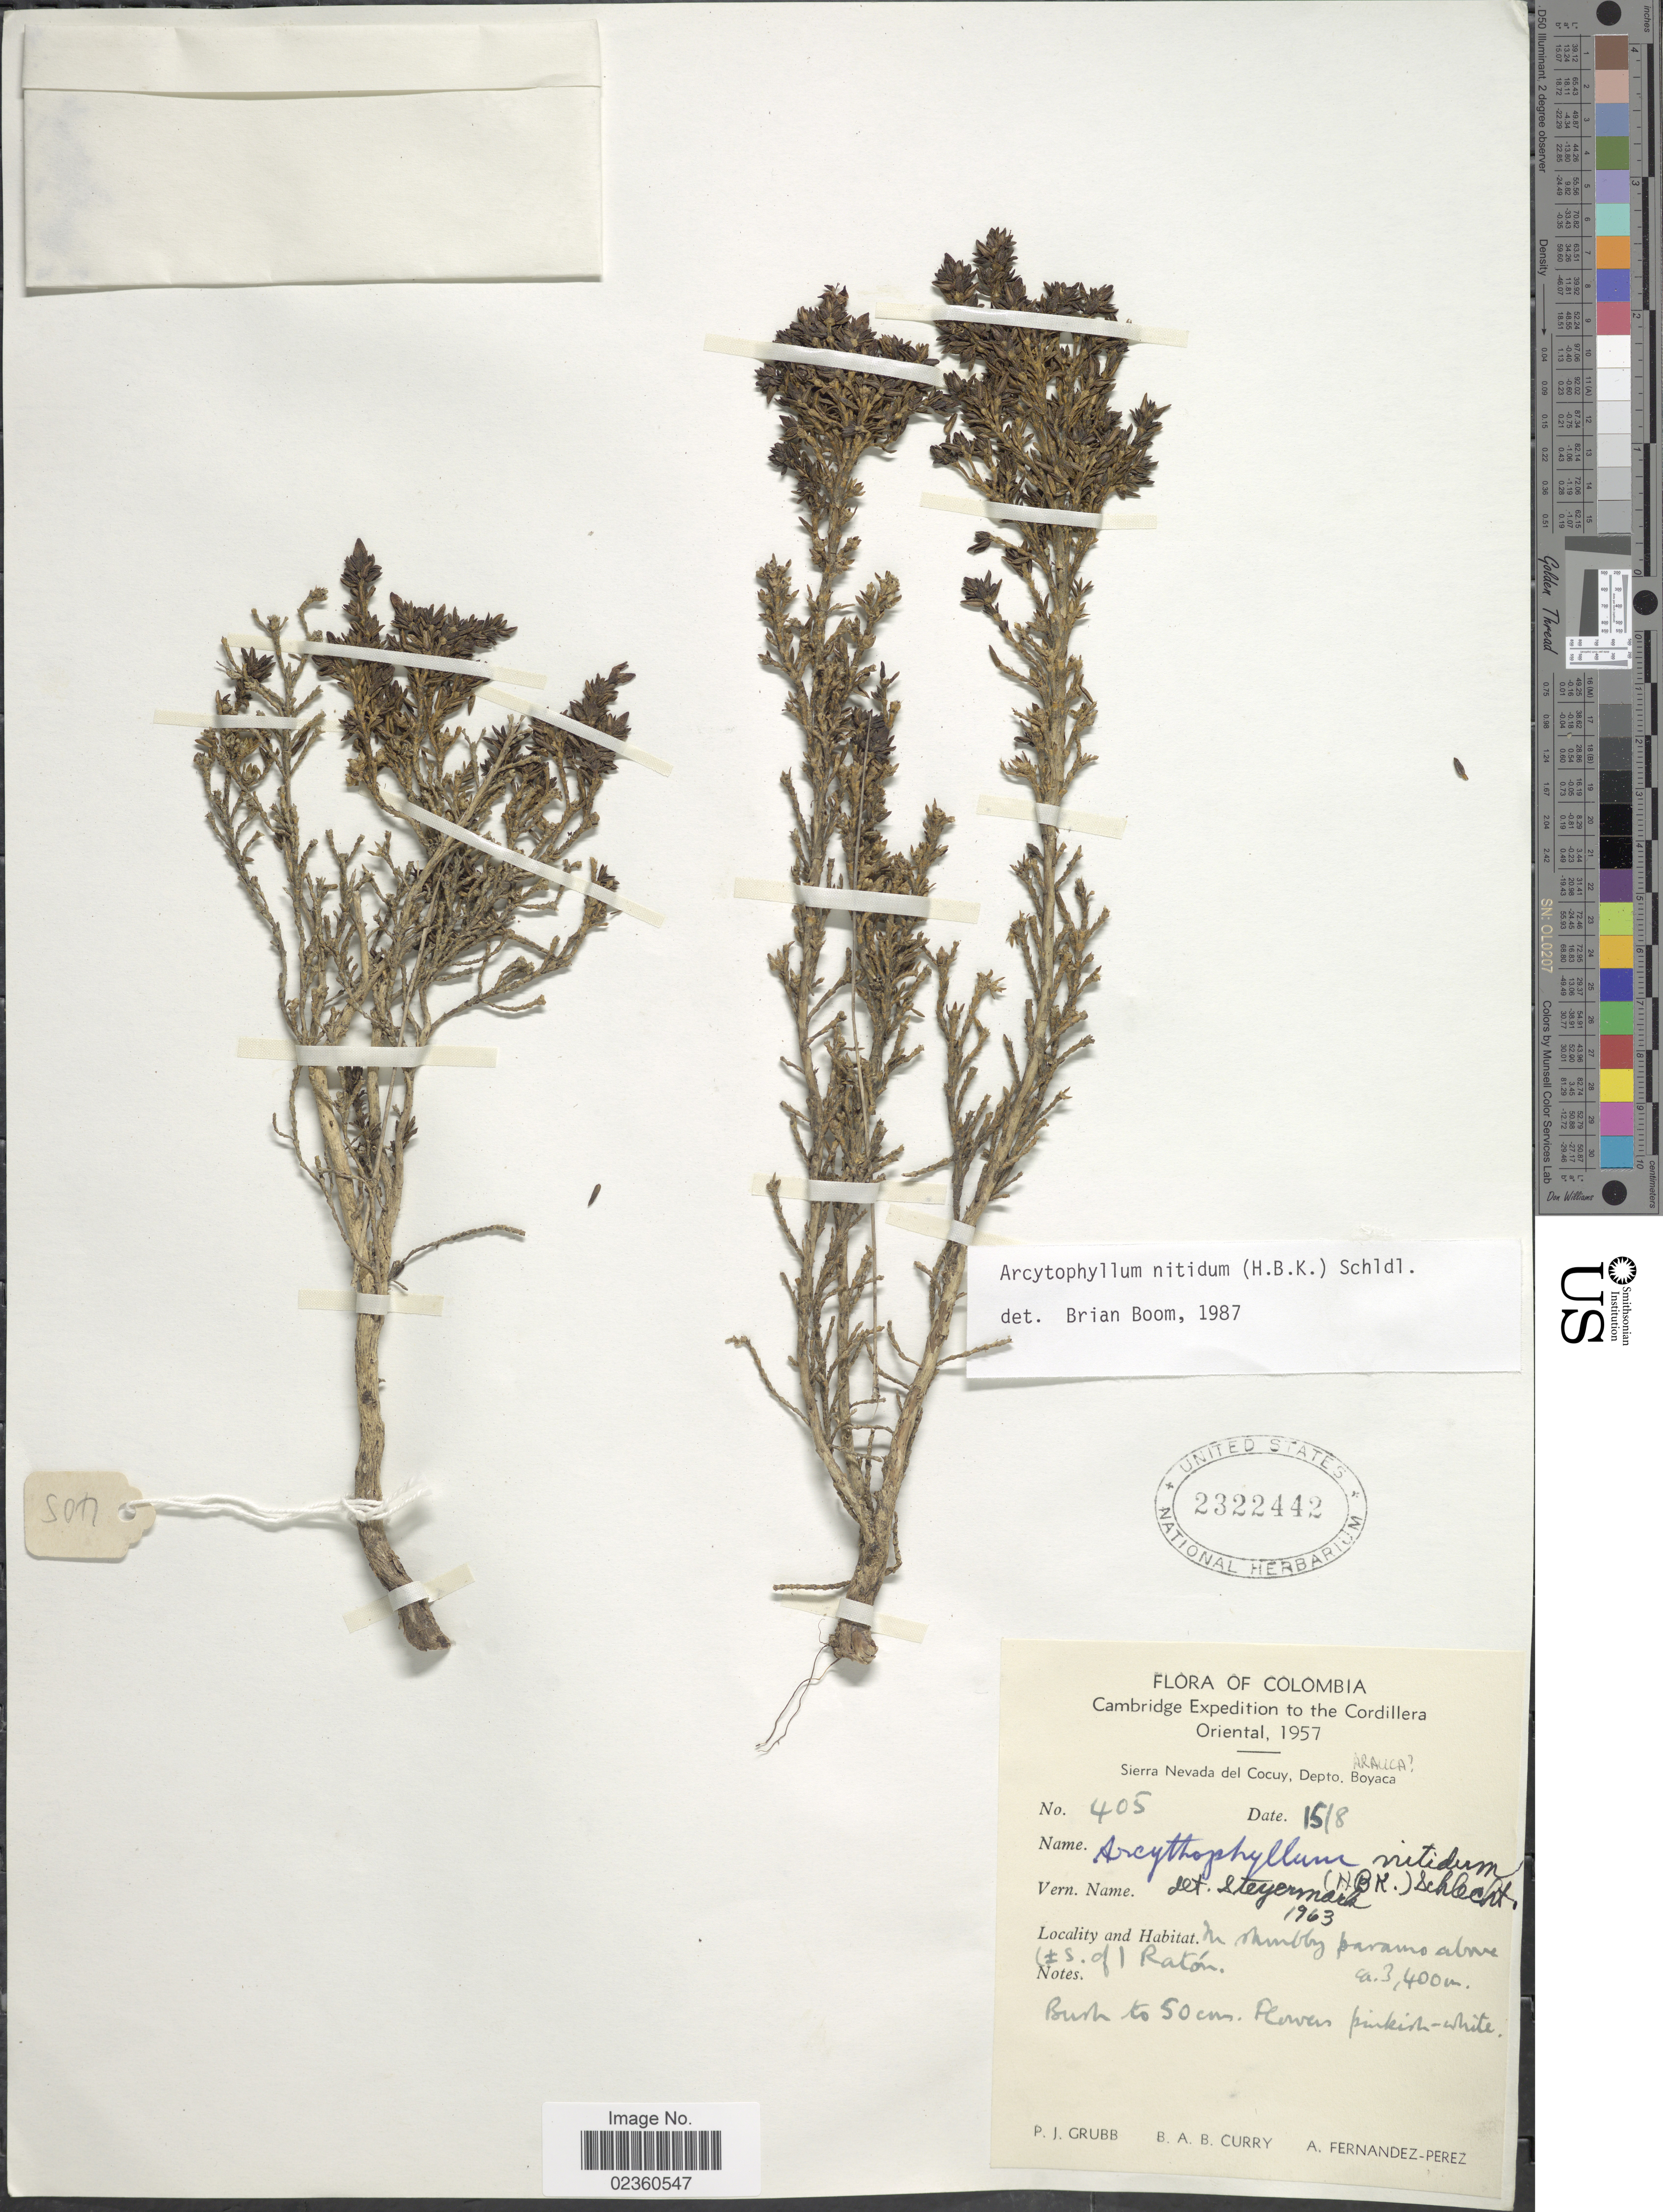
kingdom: Plantae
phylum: Tracheophyta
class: Magnoliopsida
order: Gentianales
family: Rubiaceae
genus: Arcytophyllum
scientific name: Arcytophyllum nitidum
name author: (Kunth) Schltdl.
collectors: P. J. Grubb, B. A. B. Curry & A. Fernández-Pérez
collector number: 405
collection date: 1957-08-15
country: Colombia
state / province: Boyacá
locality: The Cordillera Oriental, Sierra Nevada del Cocuy, Depto Boyaca, In shrubby paramo above (± 5. of) Ratón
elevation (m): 3400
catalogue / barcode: US 2322442